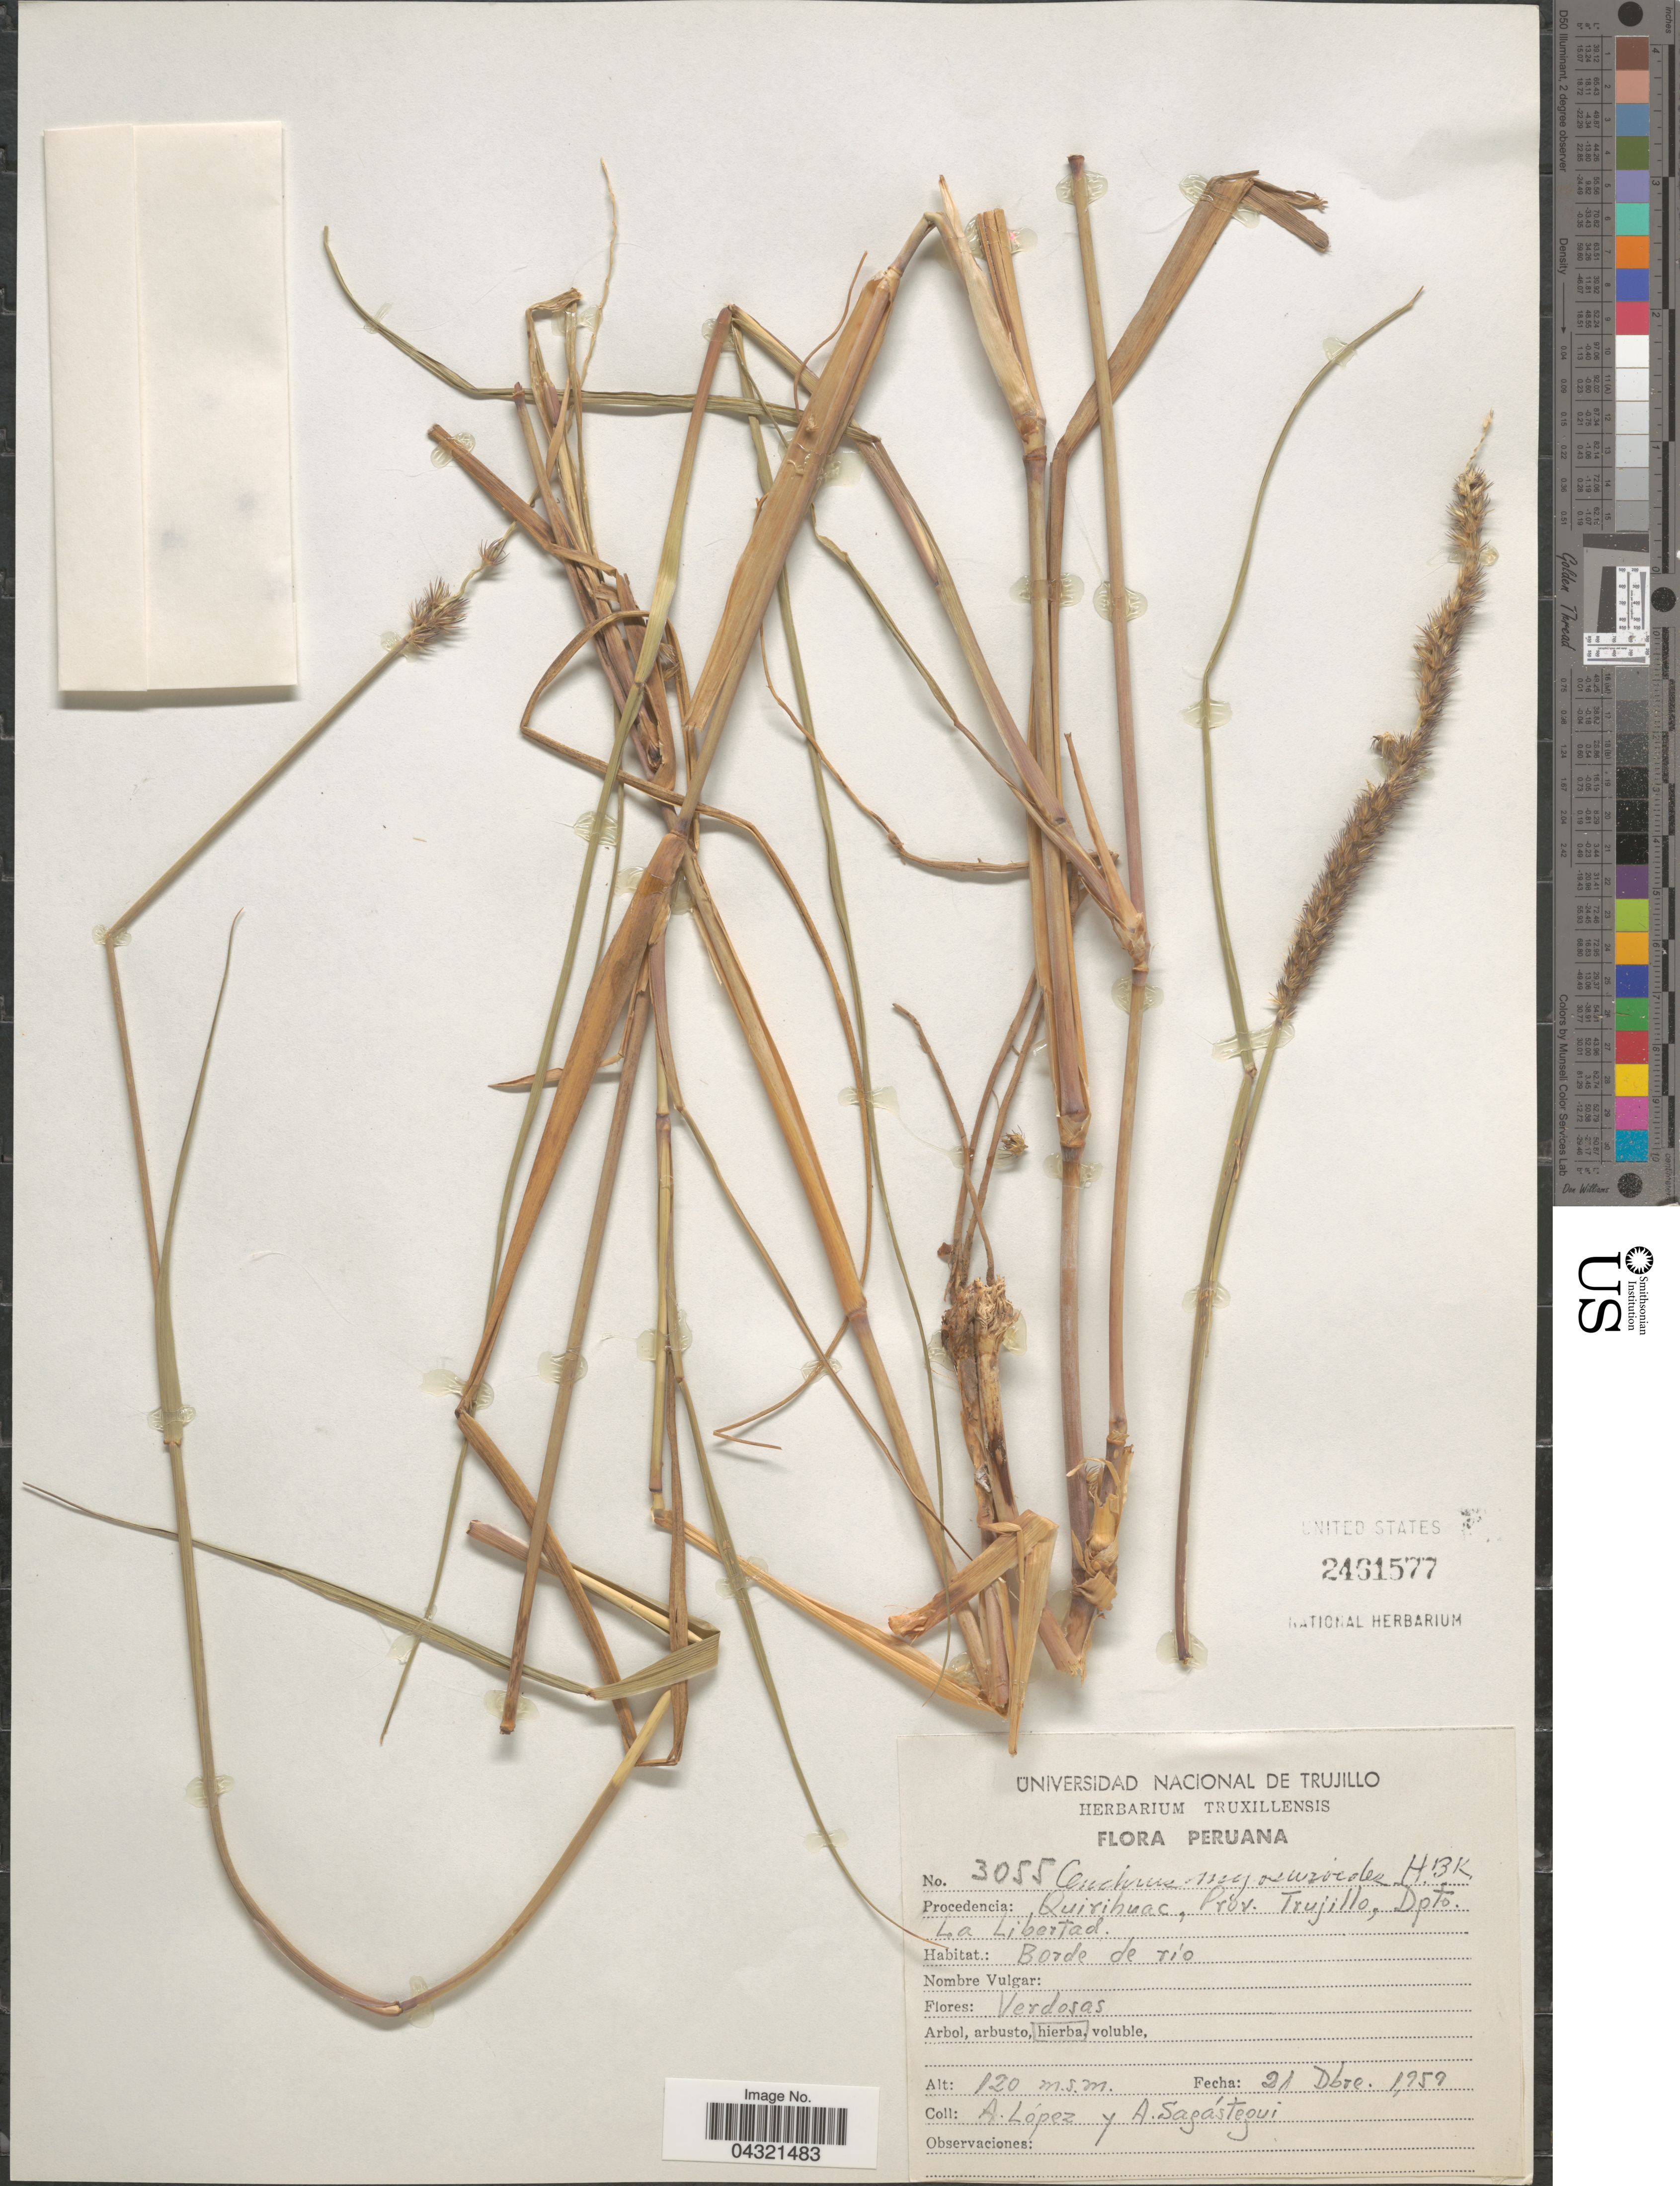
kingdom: Plantae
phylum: Tracheophyta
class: Liliopsida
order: Poales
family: Poaceae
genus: Cenchrus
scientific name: Cenchrus myosuroides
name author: Kunth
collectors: A. López & A. Sagastegui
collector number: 3055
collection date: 1959-12-21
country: Peru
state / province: La Libertad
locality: Quirihuac, Prov. Trujillo, Dpto. La Libertad. Borde de río.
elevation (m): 120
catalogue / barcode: US 2461577